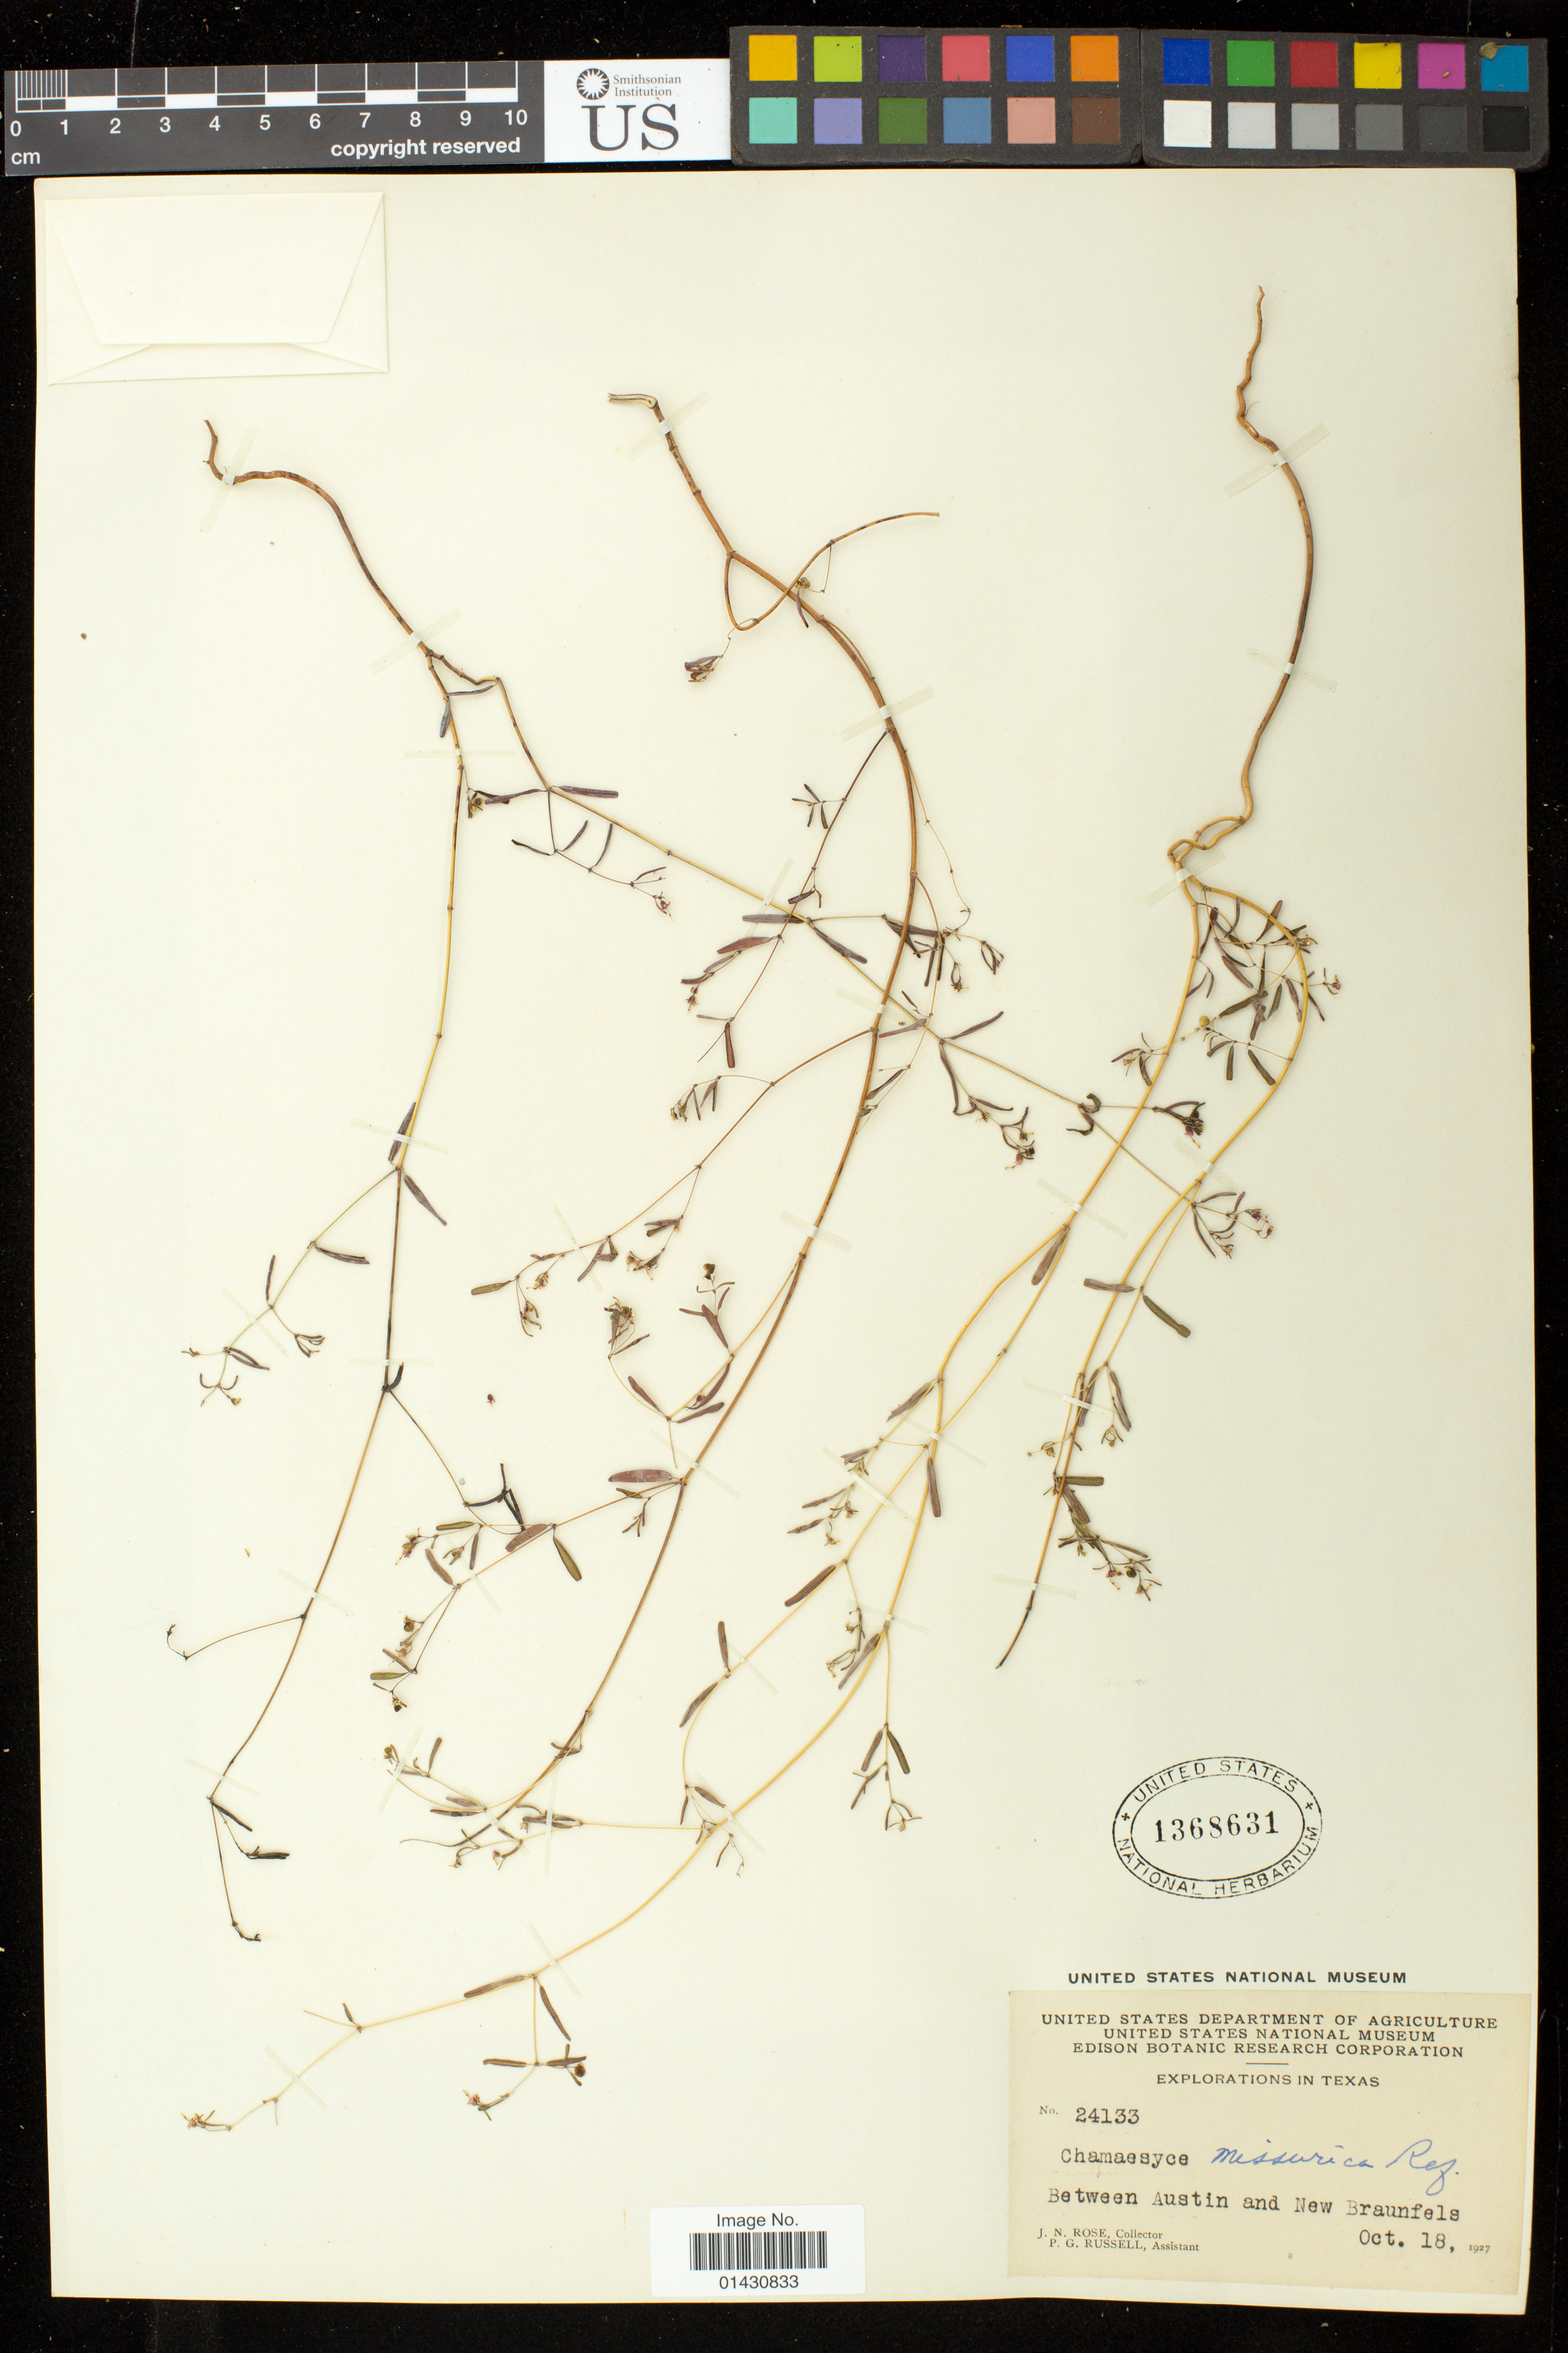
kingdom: Plantae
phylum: Tracheophyta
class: Magnoliopsida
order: Malpighiales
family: Euphorbiaceae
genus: Euphorbia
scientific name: Euphorbia missurica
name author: Raf.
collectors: J. N. Rose & P. G. Russell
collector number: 24133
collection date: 1927-10-18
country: United States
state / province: Texas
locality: Between Austin and New Braunfels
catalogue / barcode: US 1368631